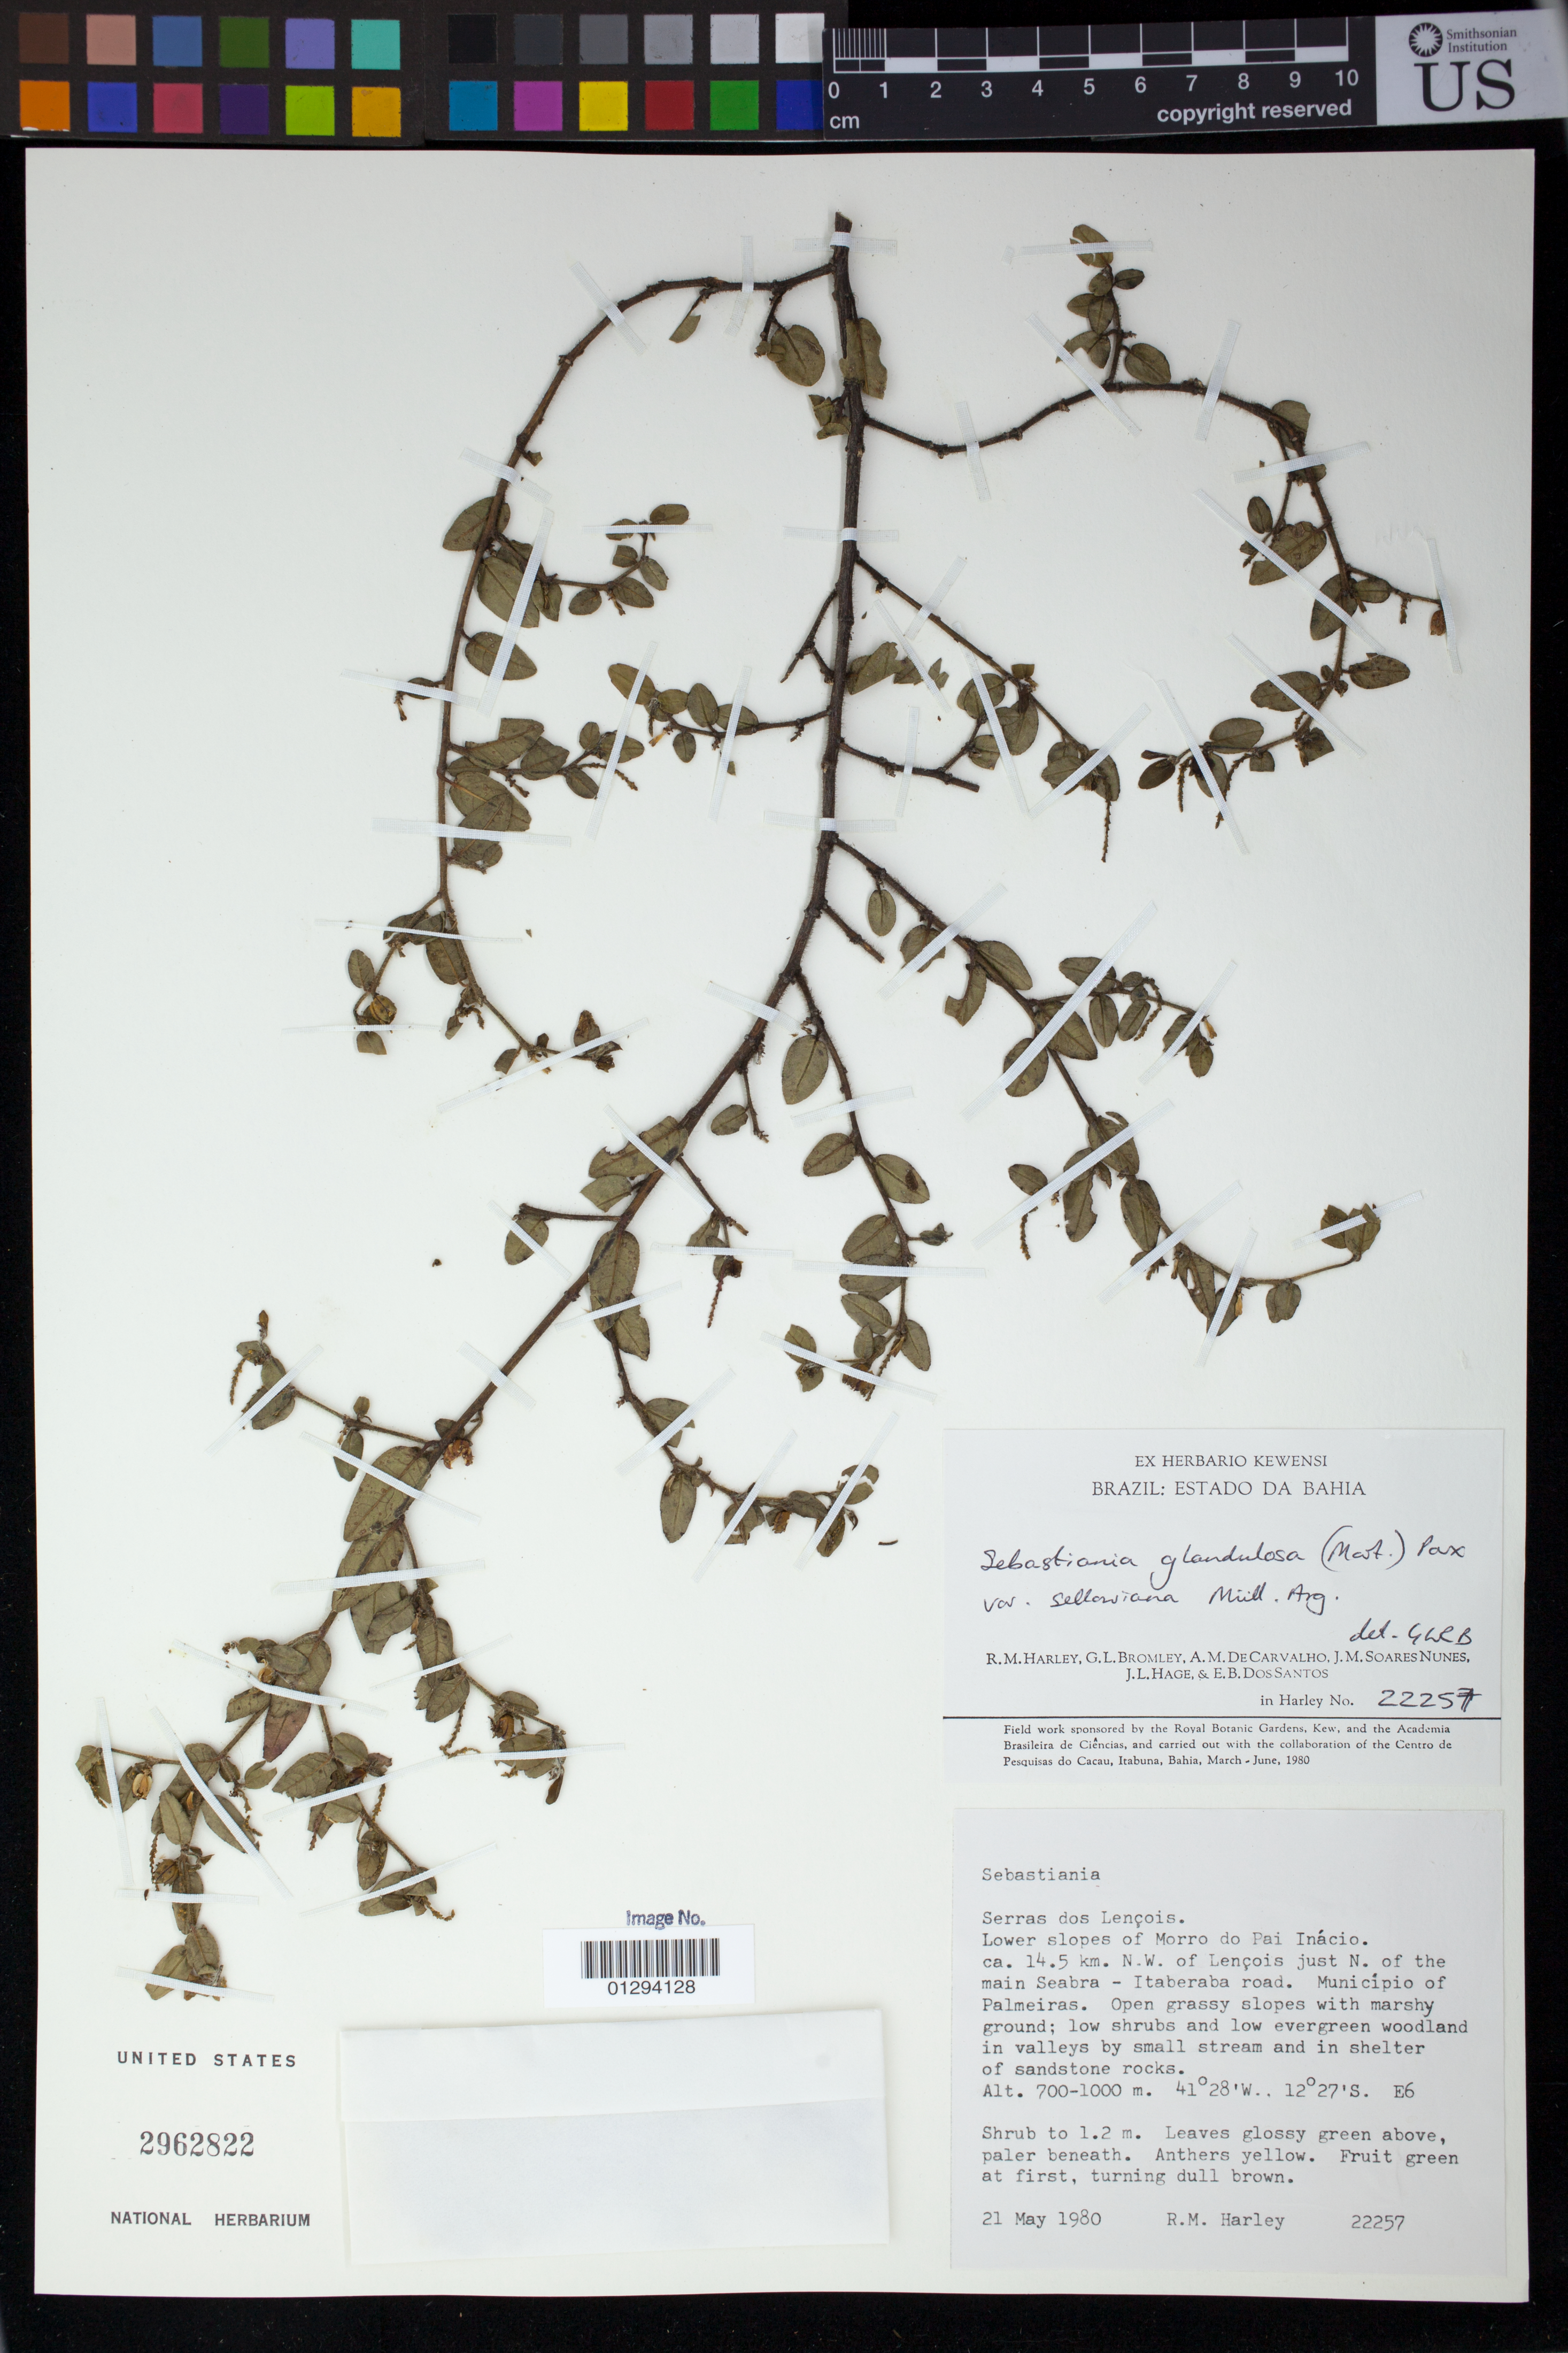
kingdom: Plantae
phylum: Tracheophyta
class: Magnoliopsida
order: Malpighiales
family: Euphorbiaceae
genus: Senefeldera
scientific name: Senefeldera glandulosa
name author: (Sw.) Müll. Arg.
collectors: R. M. Harley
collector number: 22257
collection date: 1980-05-21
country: Brazil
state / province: Bahia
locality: Serras dos Lencois. Lower slopes of Morro do Pai Inacio. ca. 14.5 km. N.W. of Lencois just N. of the main Seabra - Itaberaba road. Municipio of Palmeiras.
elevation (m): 700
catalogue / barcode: US 2962822